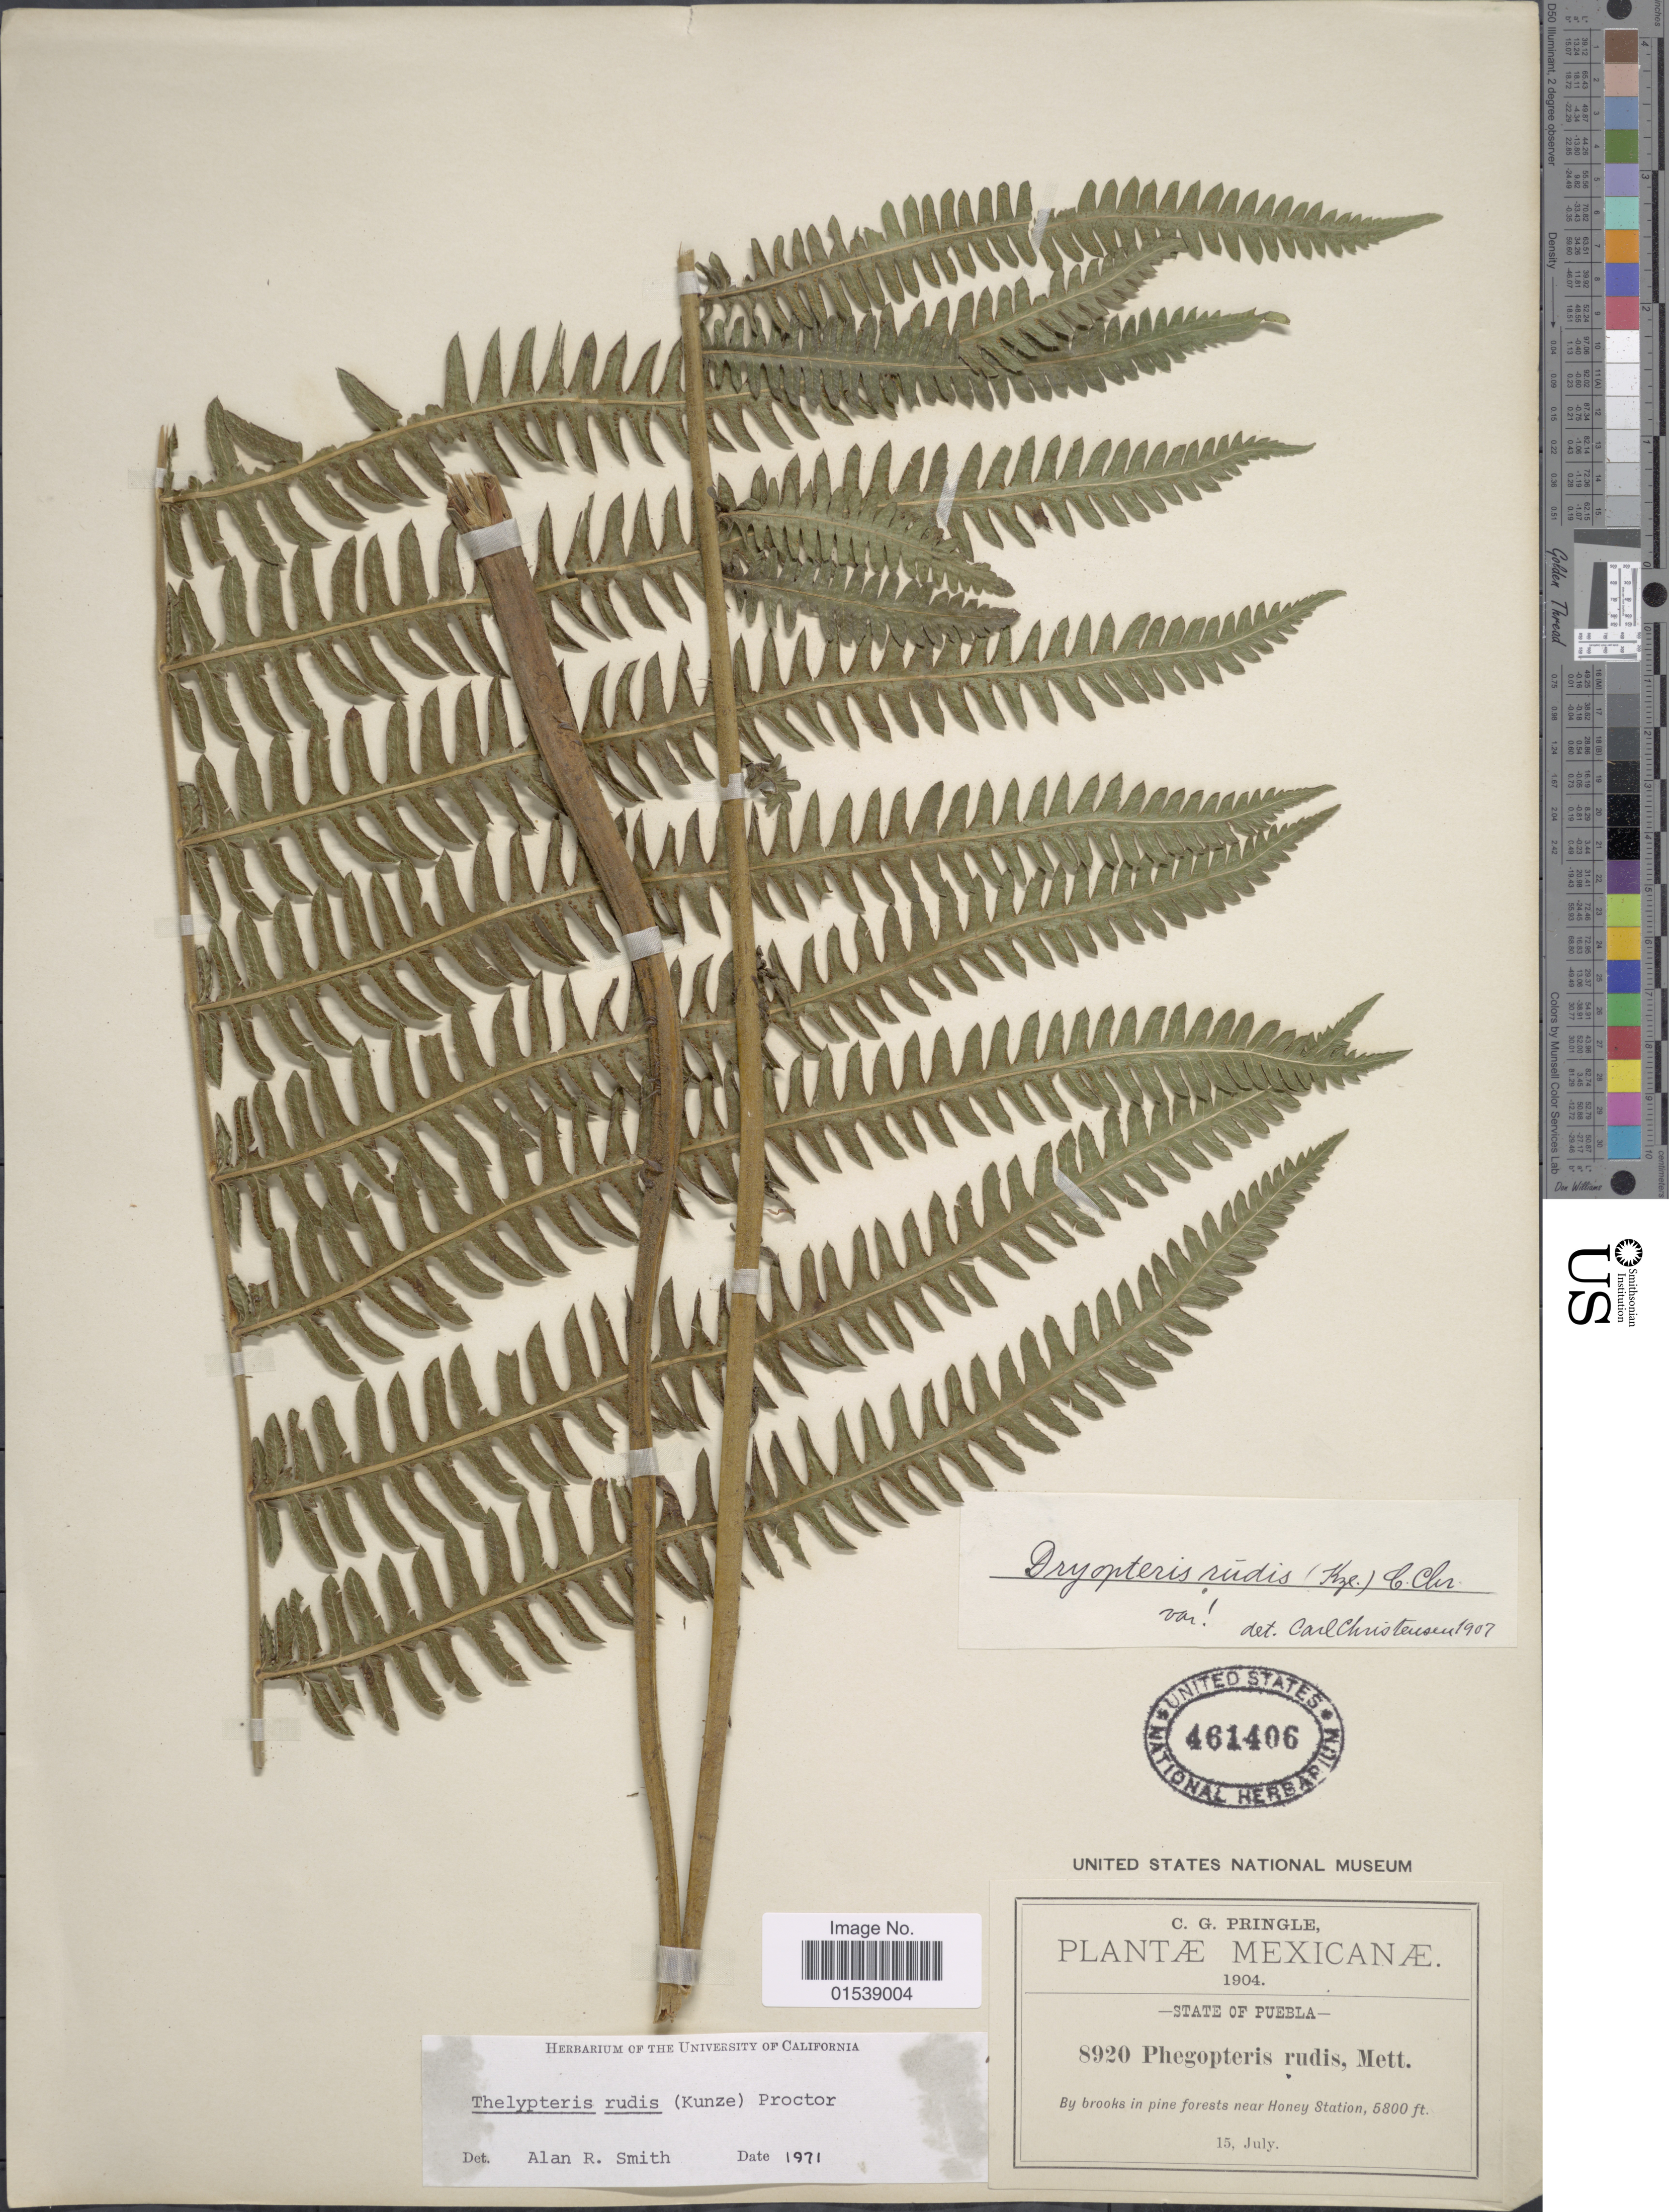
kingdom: Plantae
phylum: Tracheophyta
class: Polypodiopsida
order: Polypodiales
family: Thelypteridaceae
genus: Amauropelta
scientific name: Amauropelta rudis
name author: (Kunze) Pic. Serm.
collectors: C. G. Pringle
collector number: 8920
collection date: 1904-07-15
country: Mexico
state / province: Puebla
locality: Mexicanae, State of Puebla, by brooks in pine forests near honey Station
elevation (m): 1768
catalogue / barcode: US 461406